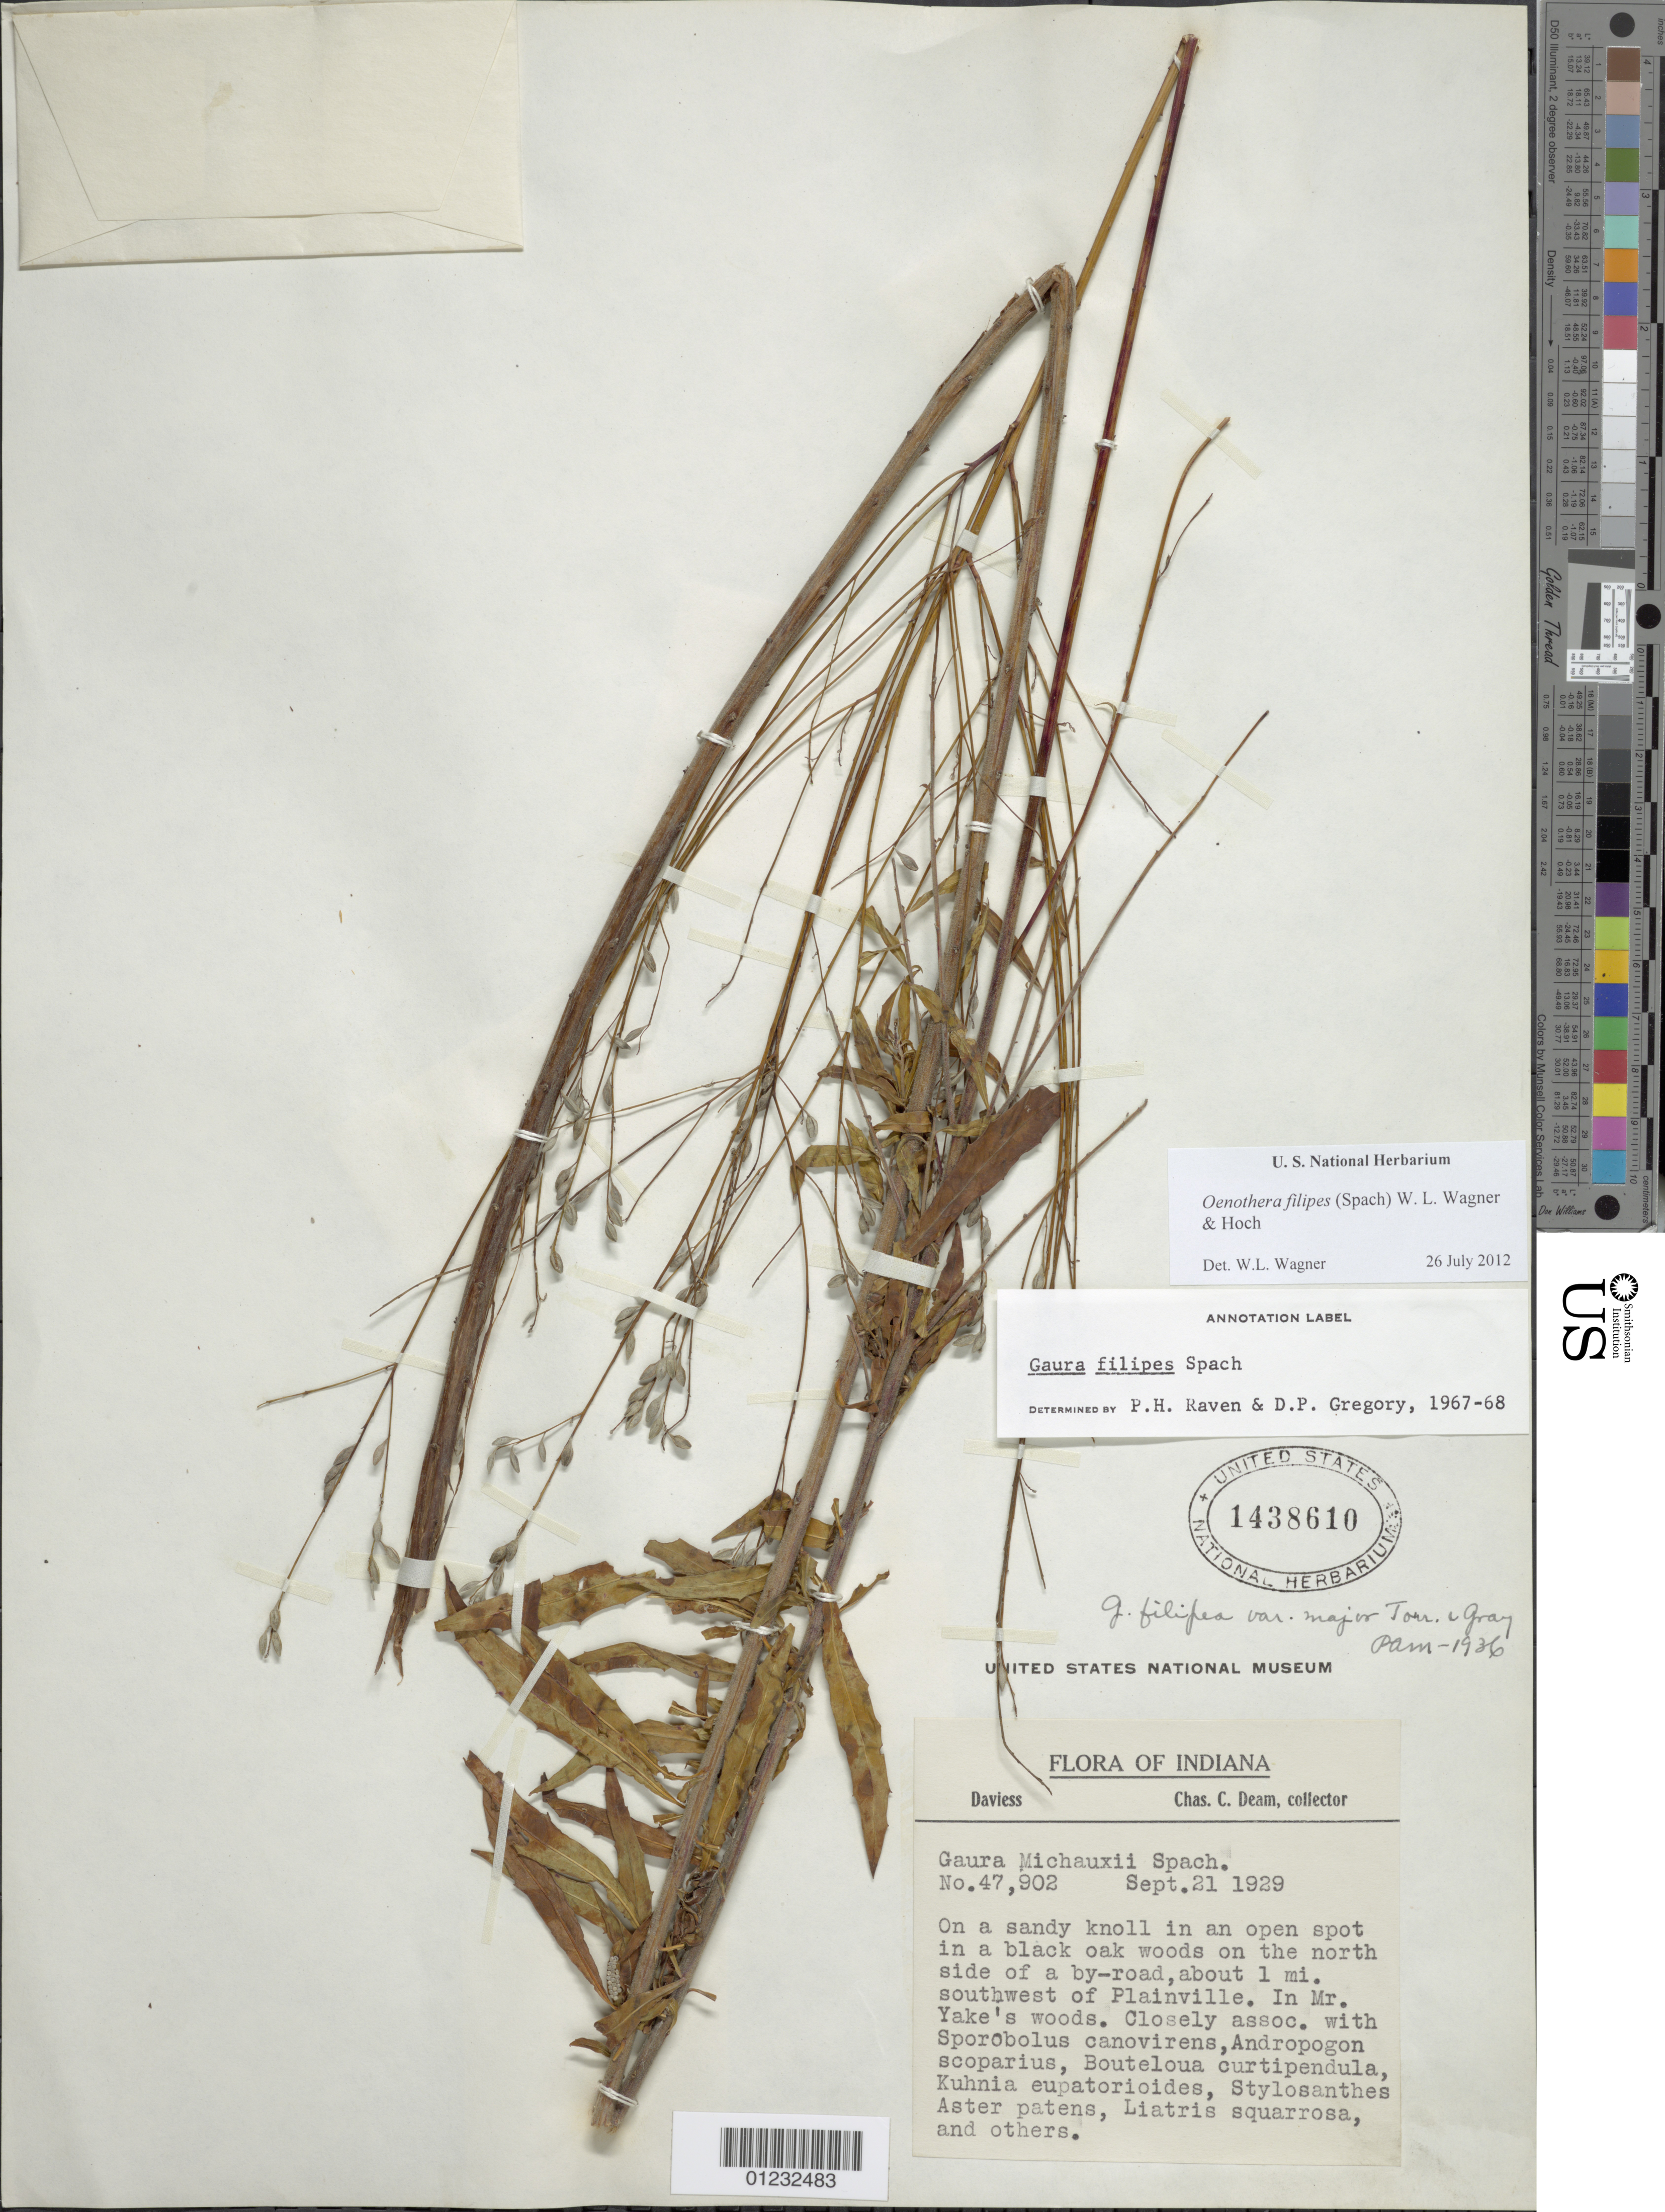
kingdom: Plantae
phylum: Tracheophyta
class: Magnoliopsida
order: Myrtales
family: Onagraceae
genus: Oenothera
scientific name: Oenothera filipes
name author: (Spach) W.L. Wagner & Hoch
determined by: Wagner, W. L., (BOT), Smithsonian Institution - National Museum of Natural History (UNITED STATES)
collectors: C. C. Deam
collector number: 47902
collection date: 1929-09-21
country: United States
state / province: Indiana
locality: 1 mile southwest of Plainville. In Mr. Yake's wood.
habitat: On a sandy knoll in an open spot.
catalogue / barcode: US 1438610